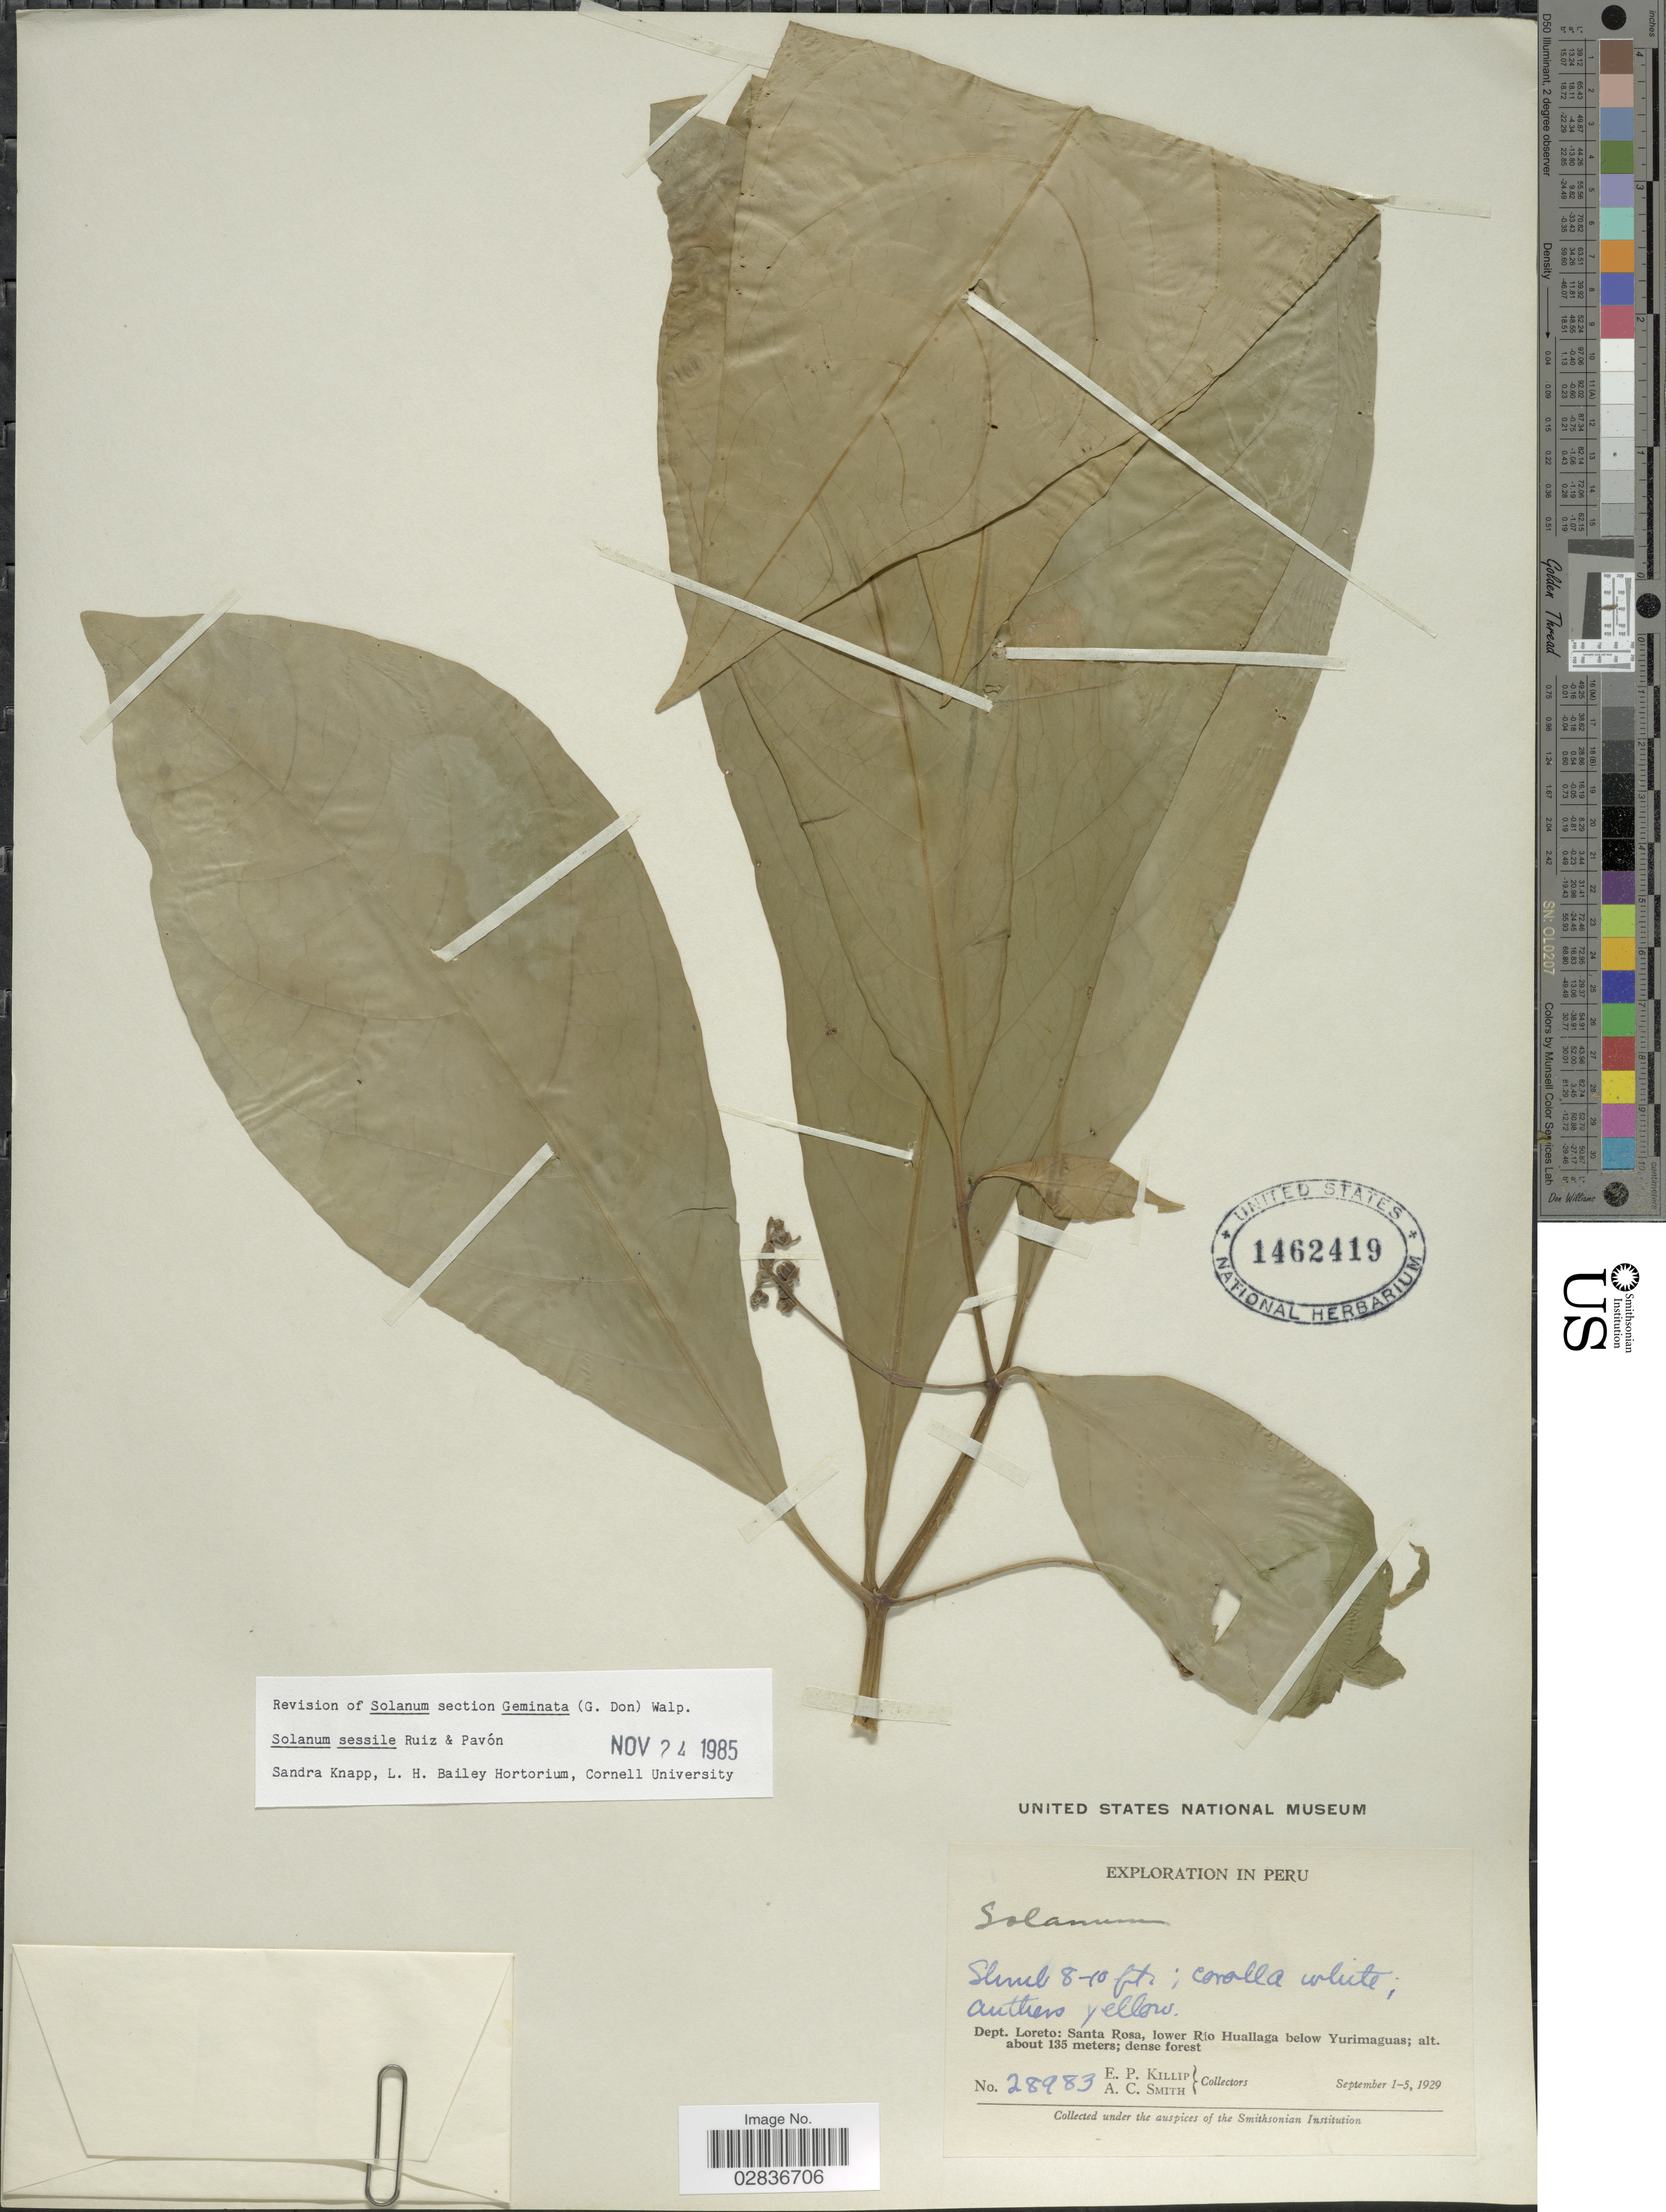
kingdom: Plantae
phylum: Tracheophyta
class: Magnoliopsida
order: Solanales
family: Solanaceae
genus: Solanum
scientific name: Solanum sessile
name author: Dunal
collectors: E. P. Killip & A. C. Smith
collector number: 28983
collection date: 1929-09-01/1929-09-05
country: Peru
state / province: Loreto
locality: Dept. Loreto: Santa Rosa, lower Río Huallaga below Yurimaguas.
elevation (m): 135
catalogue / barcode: US 1462419